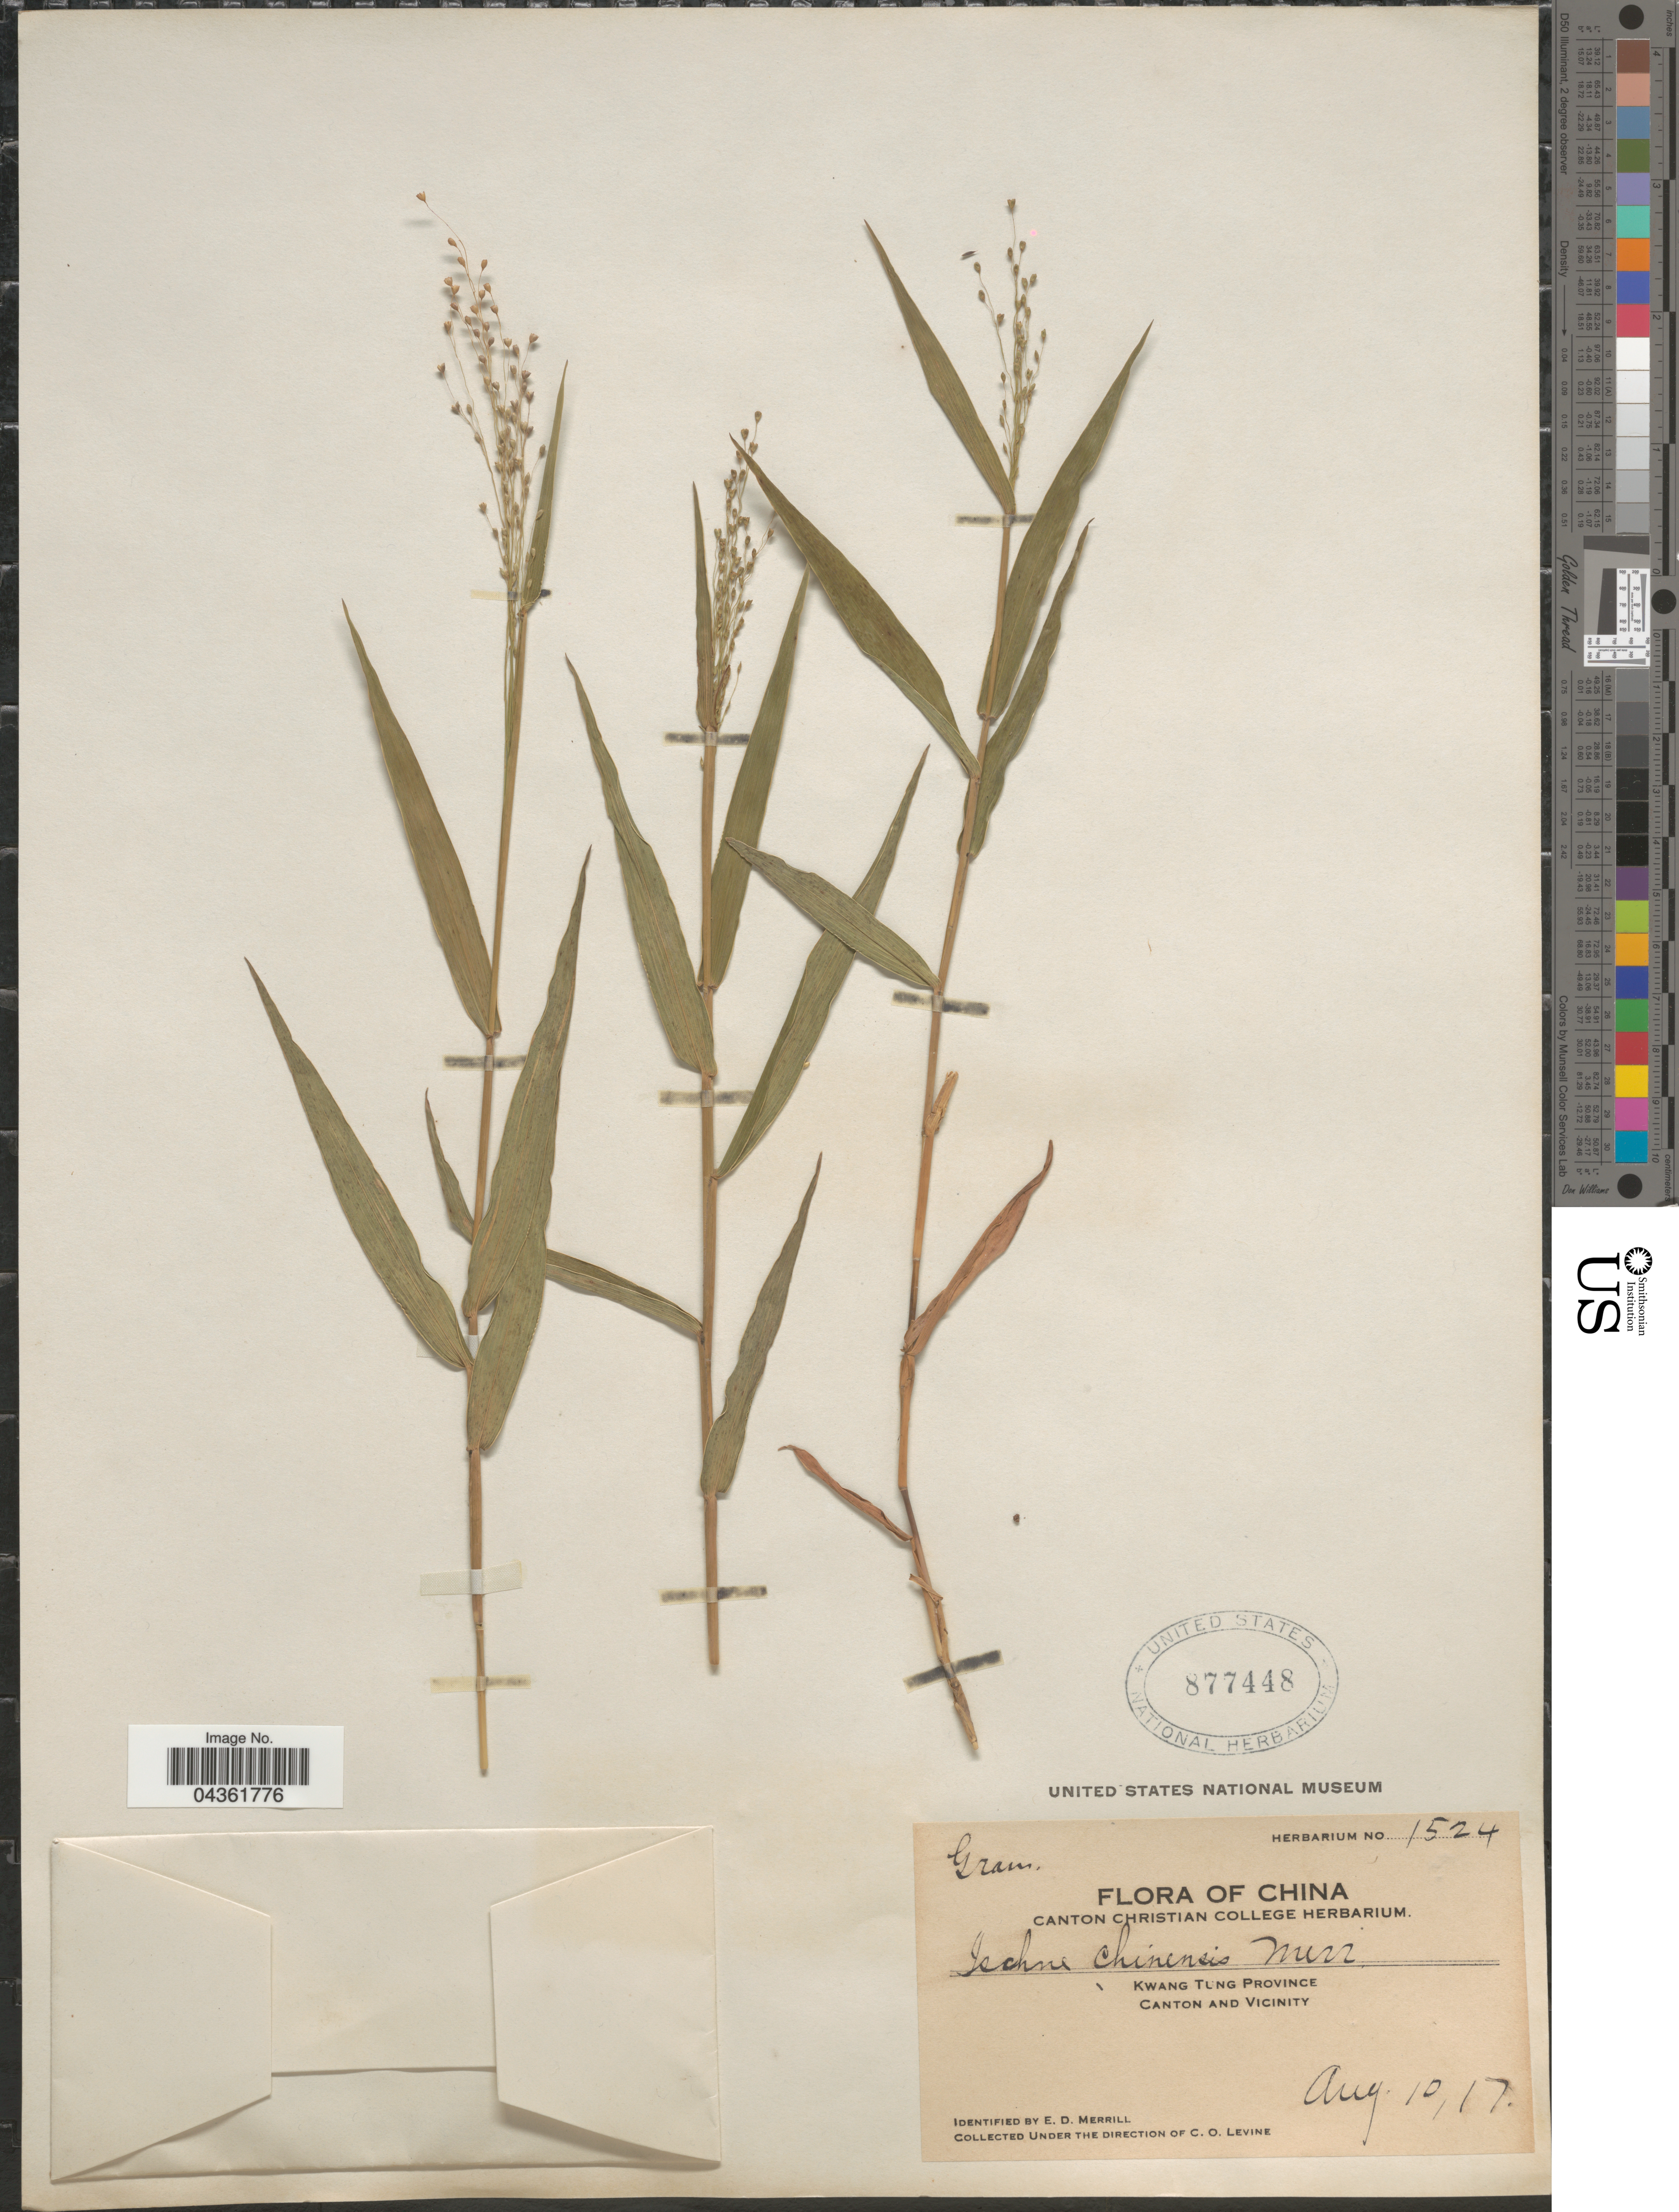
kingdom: Plantae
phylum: Tracheophyta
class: Liliopsida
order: Poales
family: Poaceae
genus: Isachne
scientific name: Isachne truncata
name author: A. Camus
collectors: C. O. Levine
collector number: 1524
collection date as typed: Transcribed d/m/y: 10/8/17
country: China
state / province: Guangdong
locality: Kwang Tung Province. Canton and Vicinity.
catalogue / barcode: US 877448